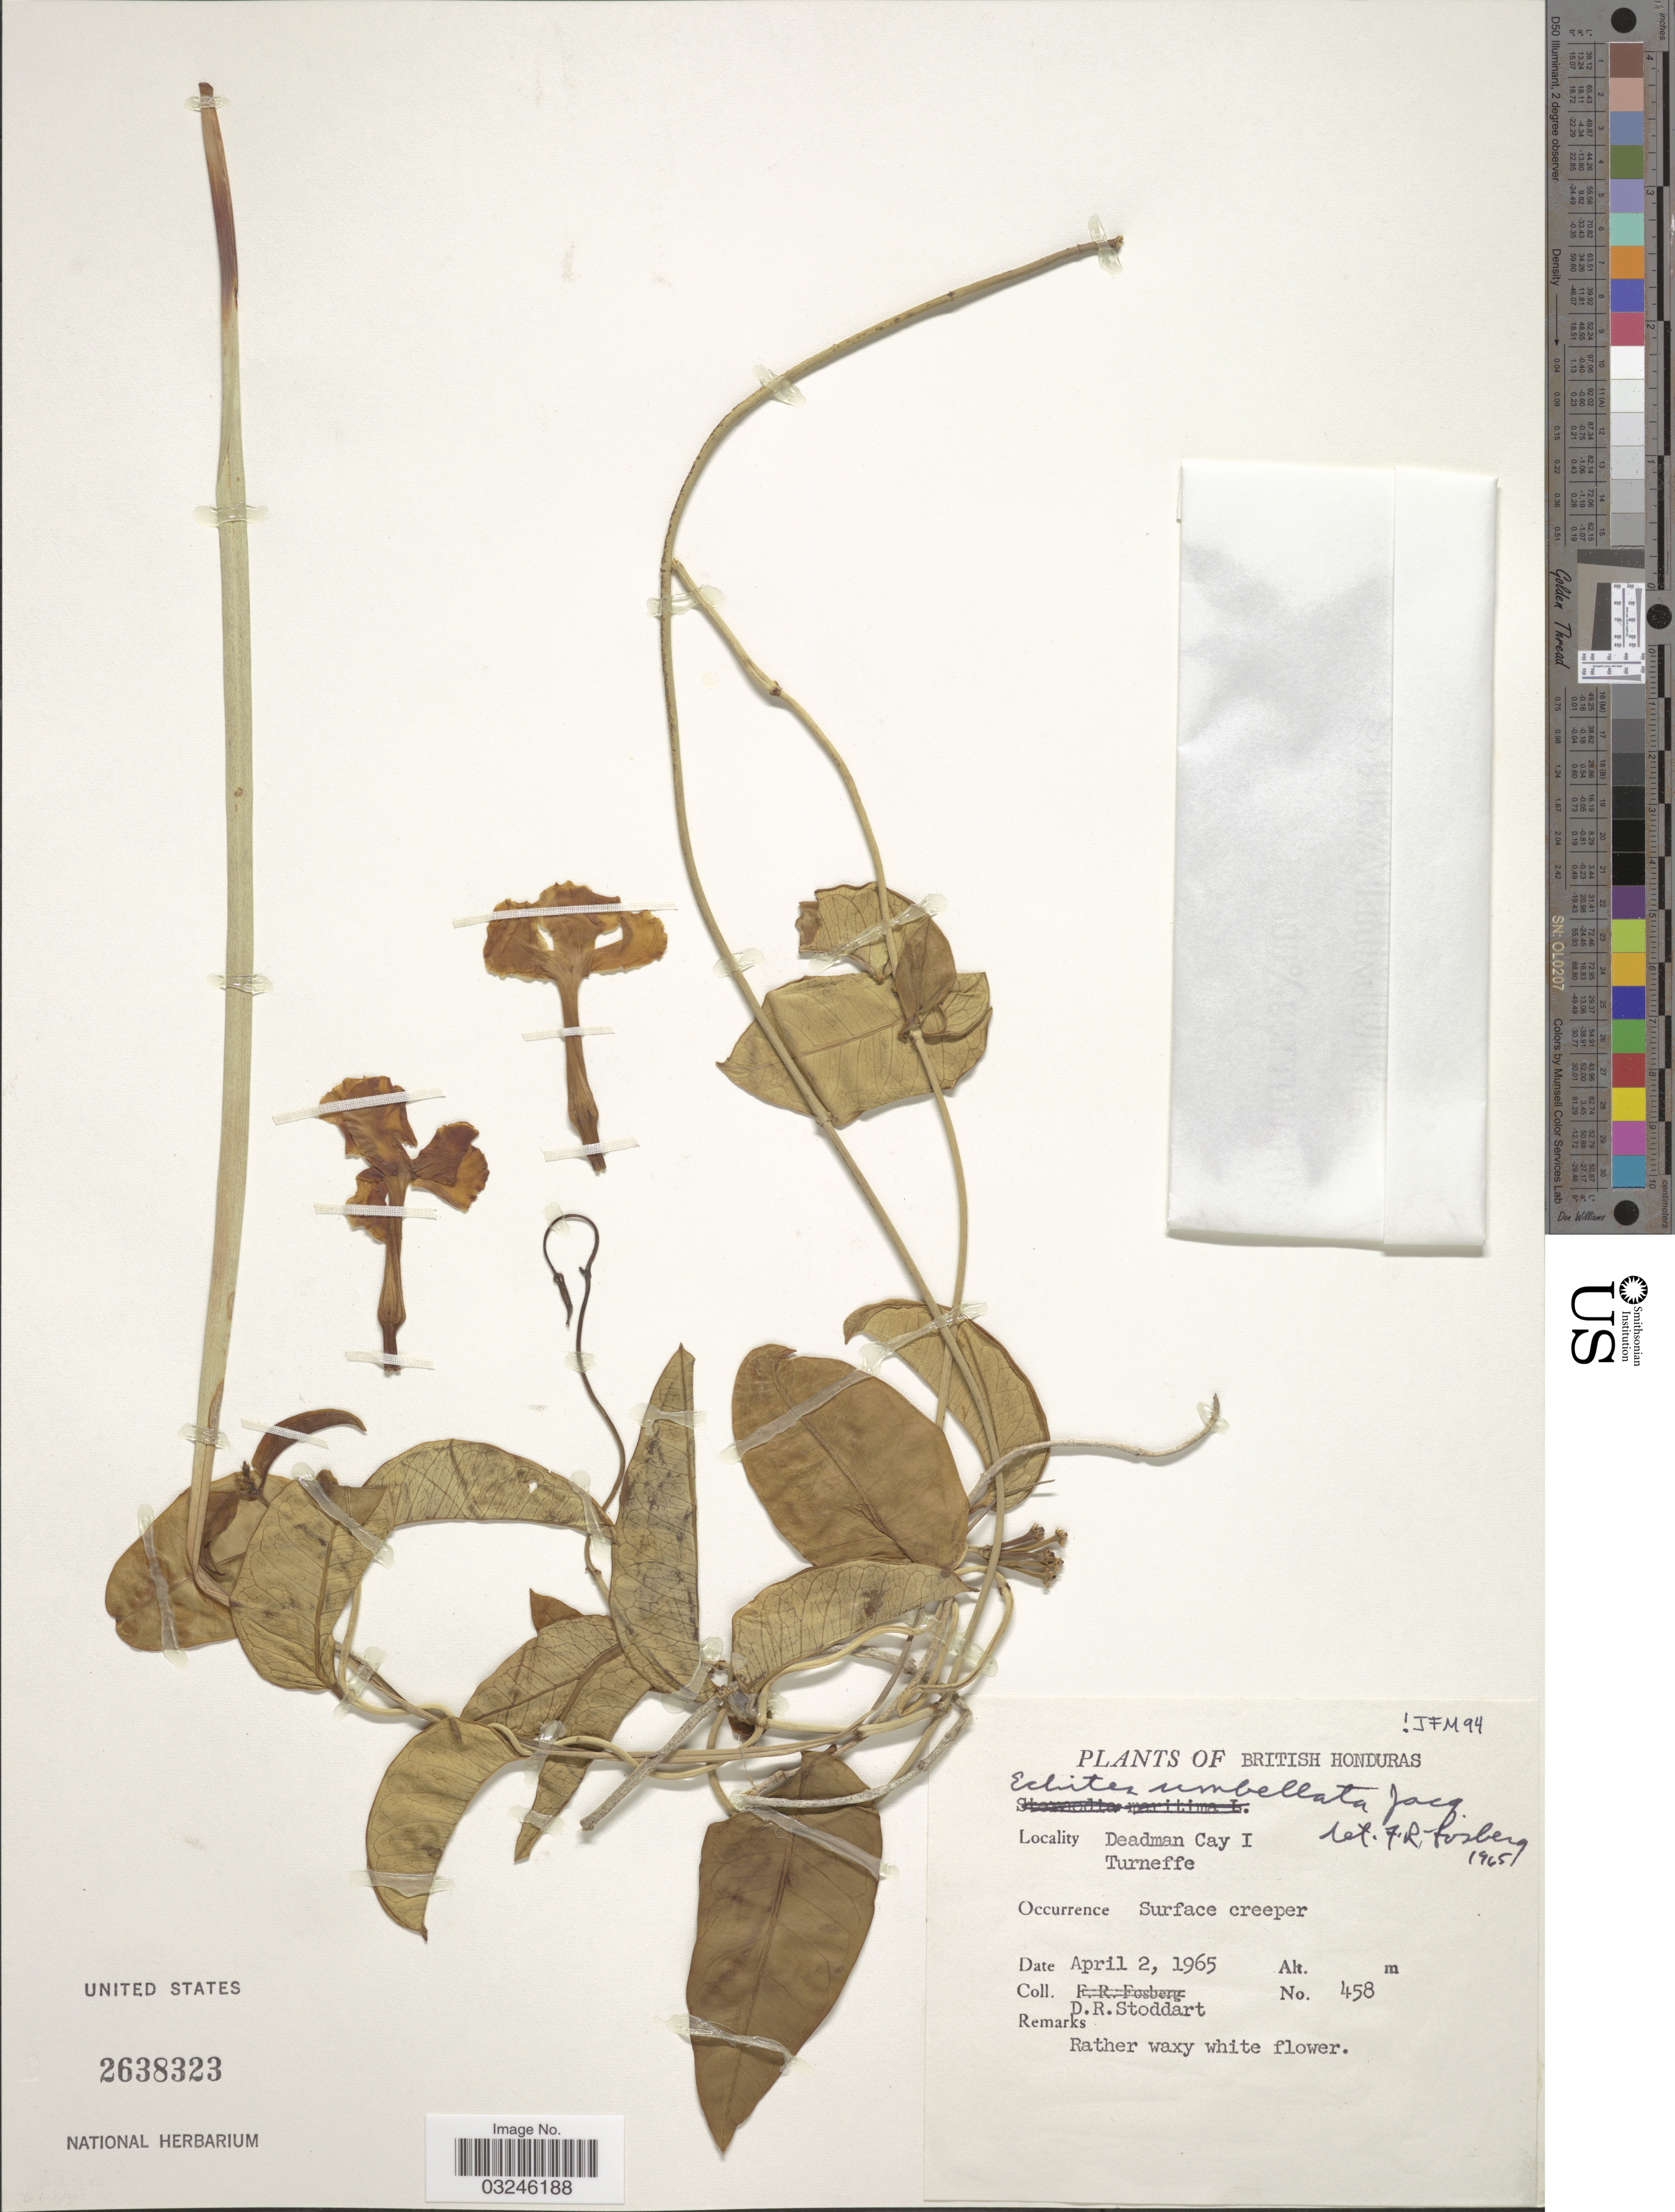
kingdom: Plantae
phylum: Tracheophyta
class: Magnoliopsida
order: Gentianales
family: Apocynaceae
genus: Echites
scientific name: Echites umbellatus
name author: Jacq.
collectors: D. R. Stoddart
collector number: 458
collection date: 1965-04-02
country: Belize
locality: British Honduras. Deadman Cay I Turneffe.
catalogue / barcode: US 2638323